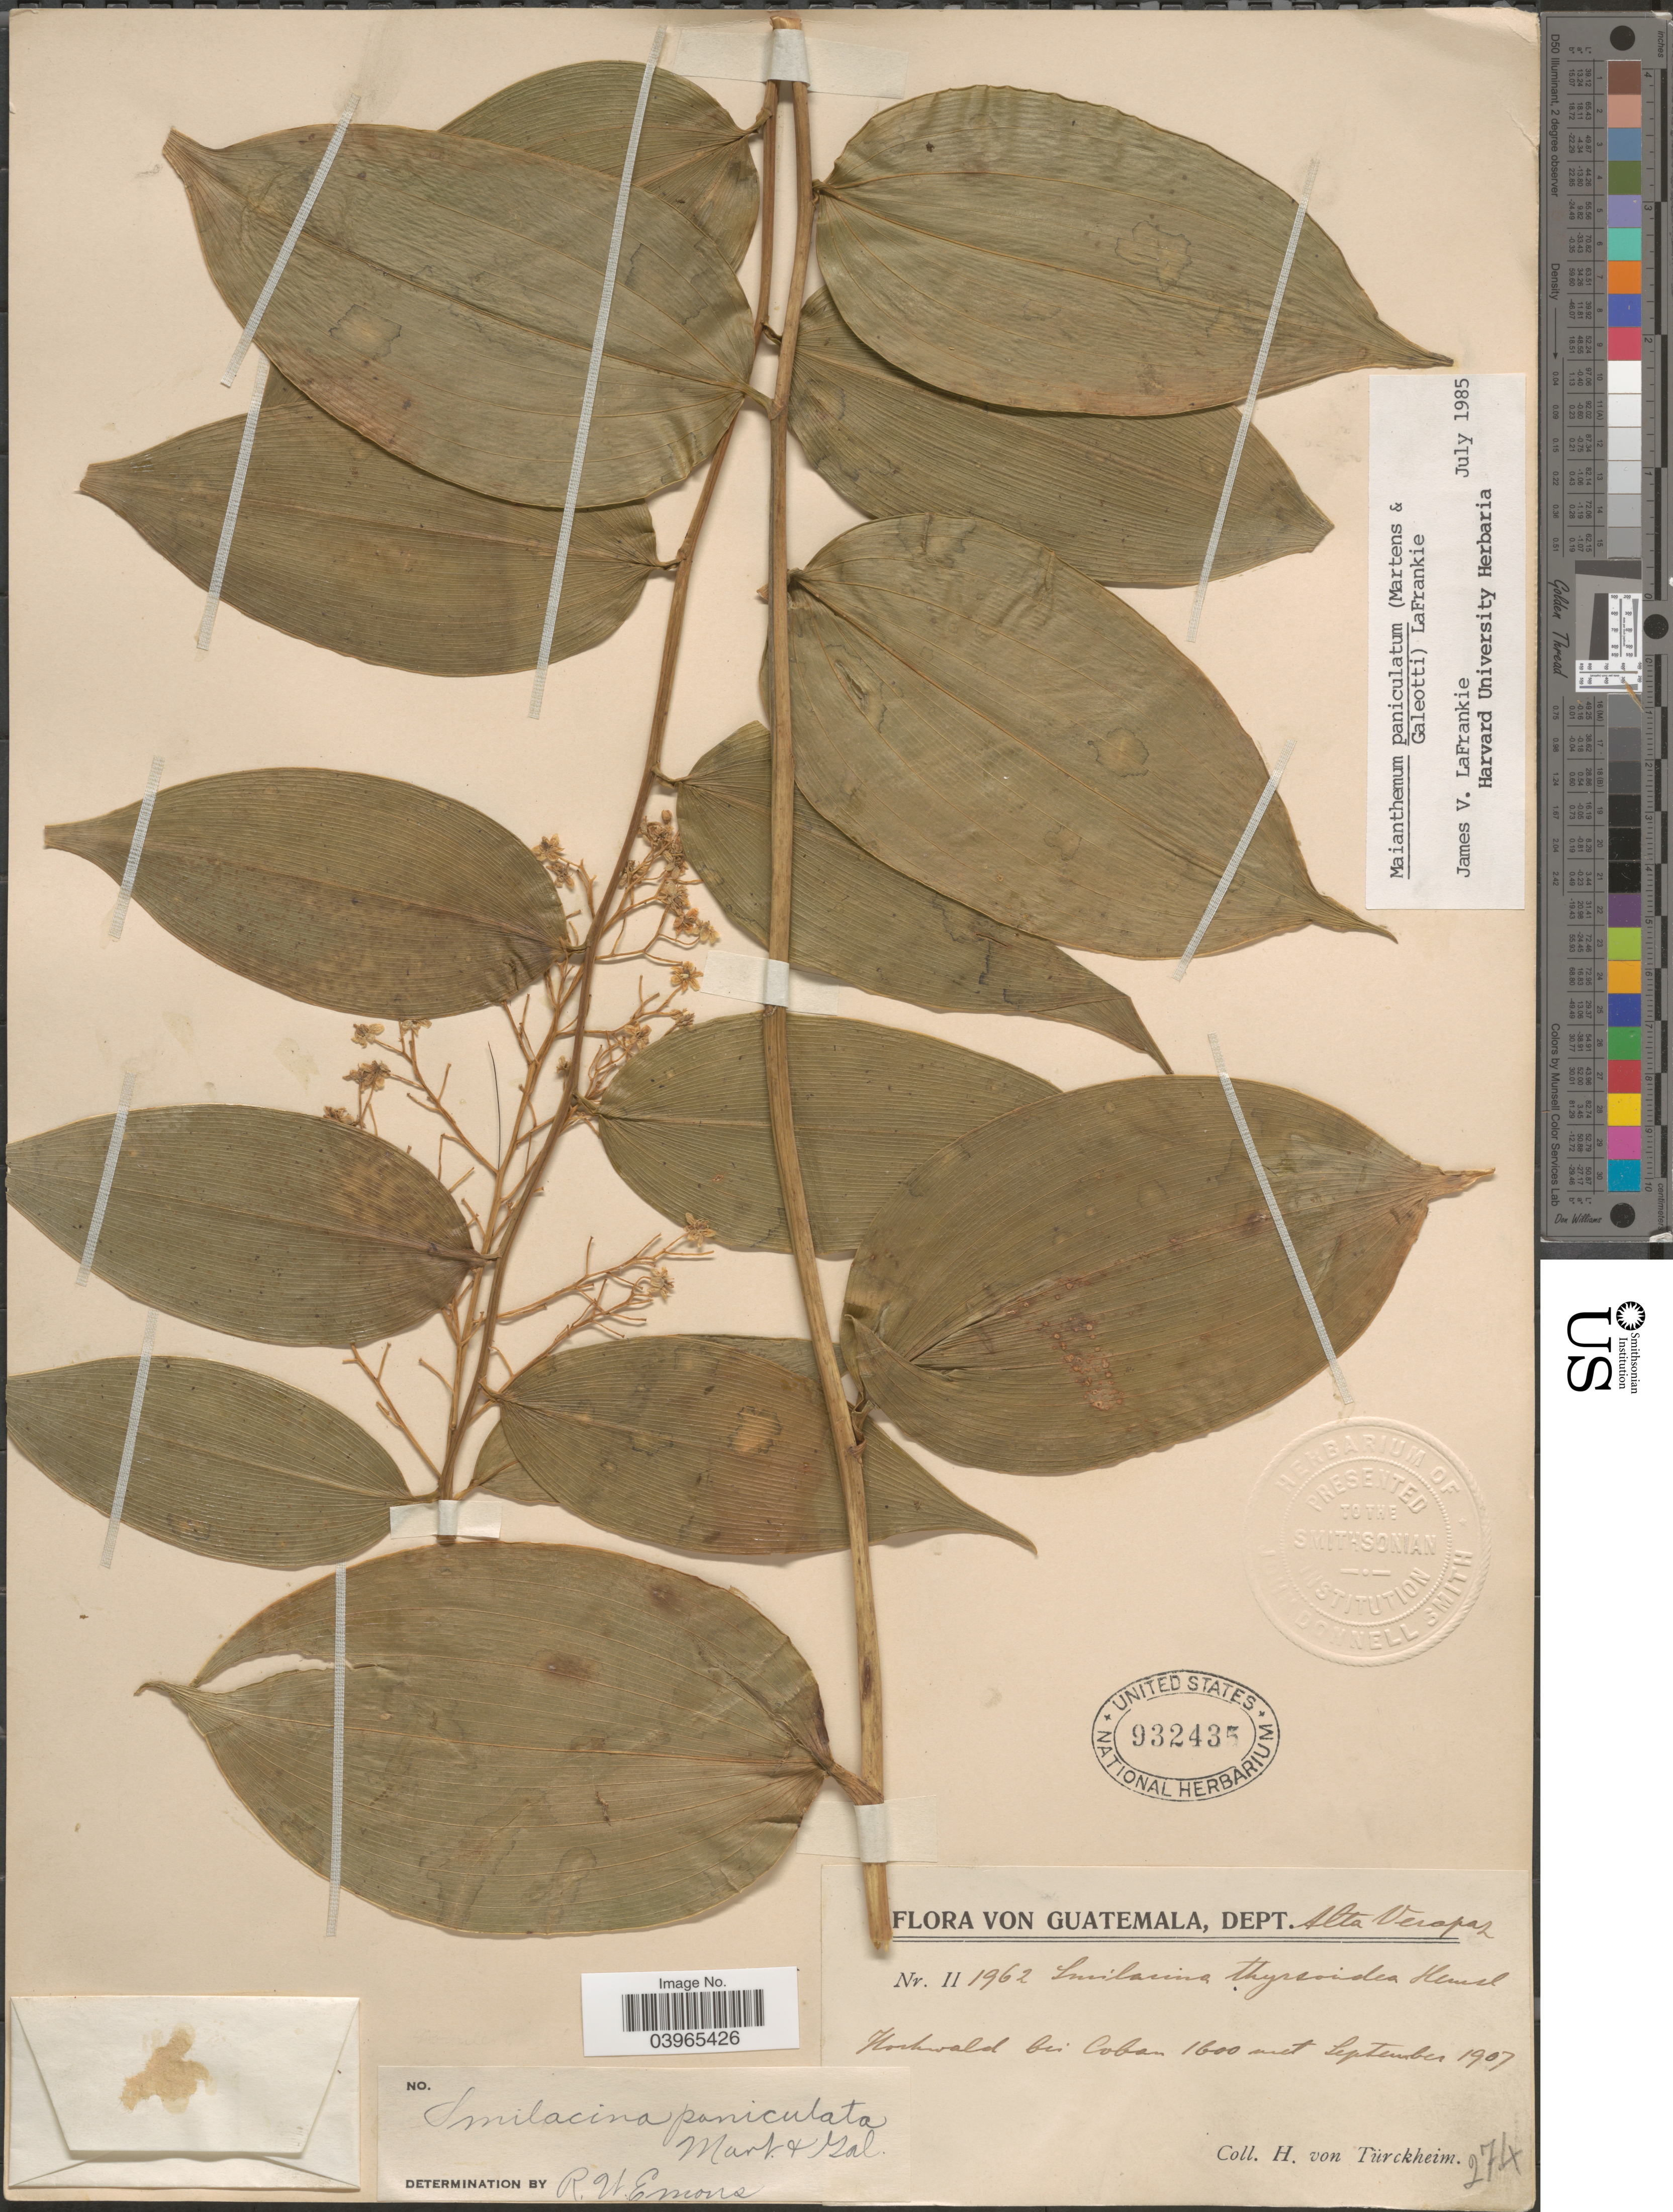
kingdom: Plantae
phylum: Tracheophyta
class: Liliopsida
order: Asparagales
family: Asparagaceae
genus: Maianthemum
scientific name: Maianthemum paniculatum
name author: (M. Martens & Galeotti) LaFrankie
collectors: H. von Türckheim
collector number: II 1962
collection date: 1907-09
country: Guatemala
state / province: Alta Verapaz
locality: Dept. Alta Verapaz. Hochwald bei Coban.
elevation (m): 1600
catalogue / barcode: US 932435